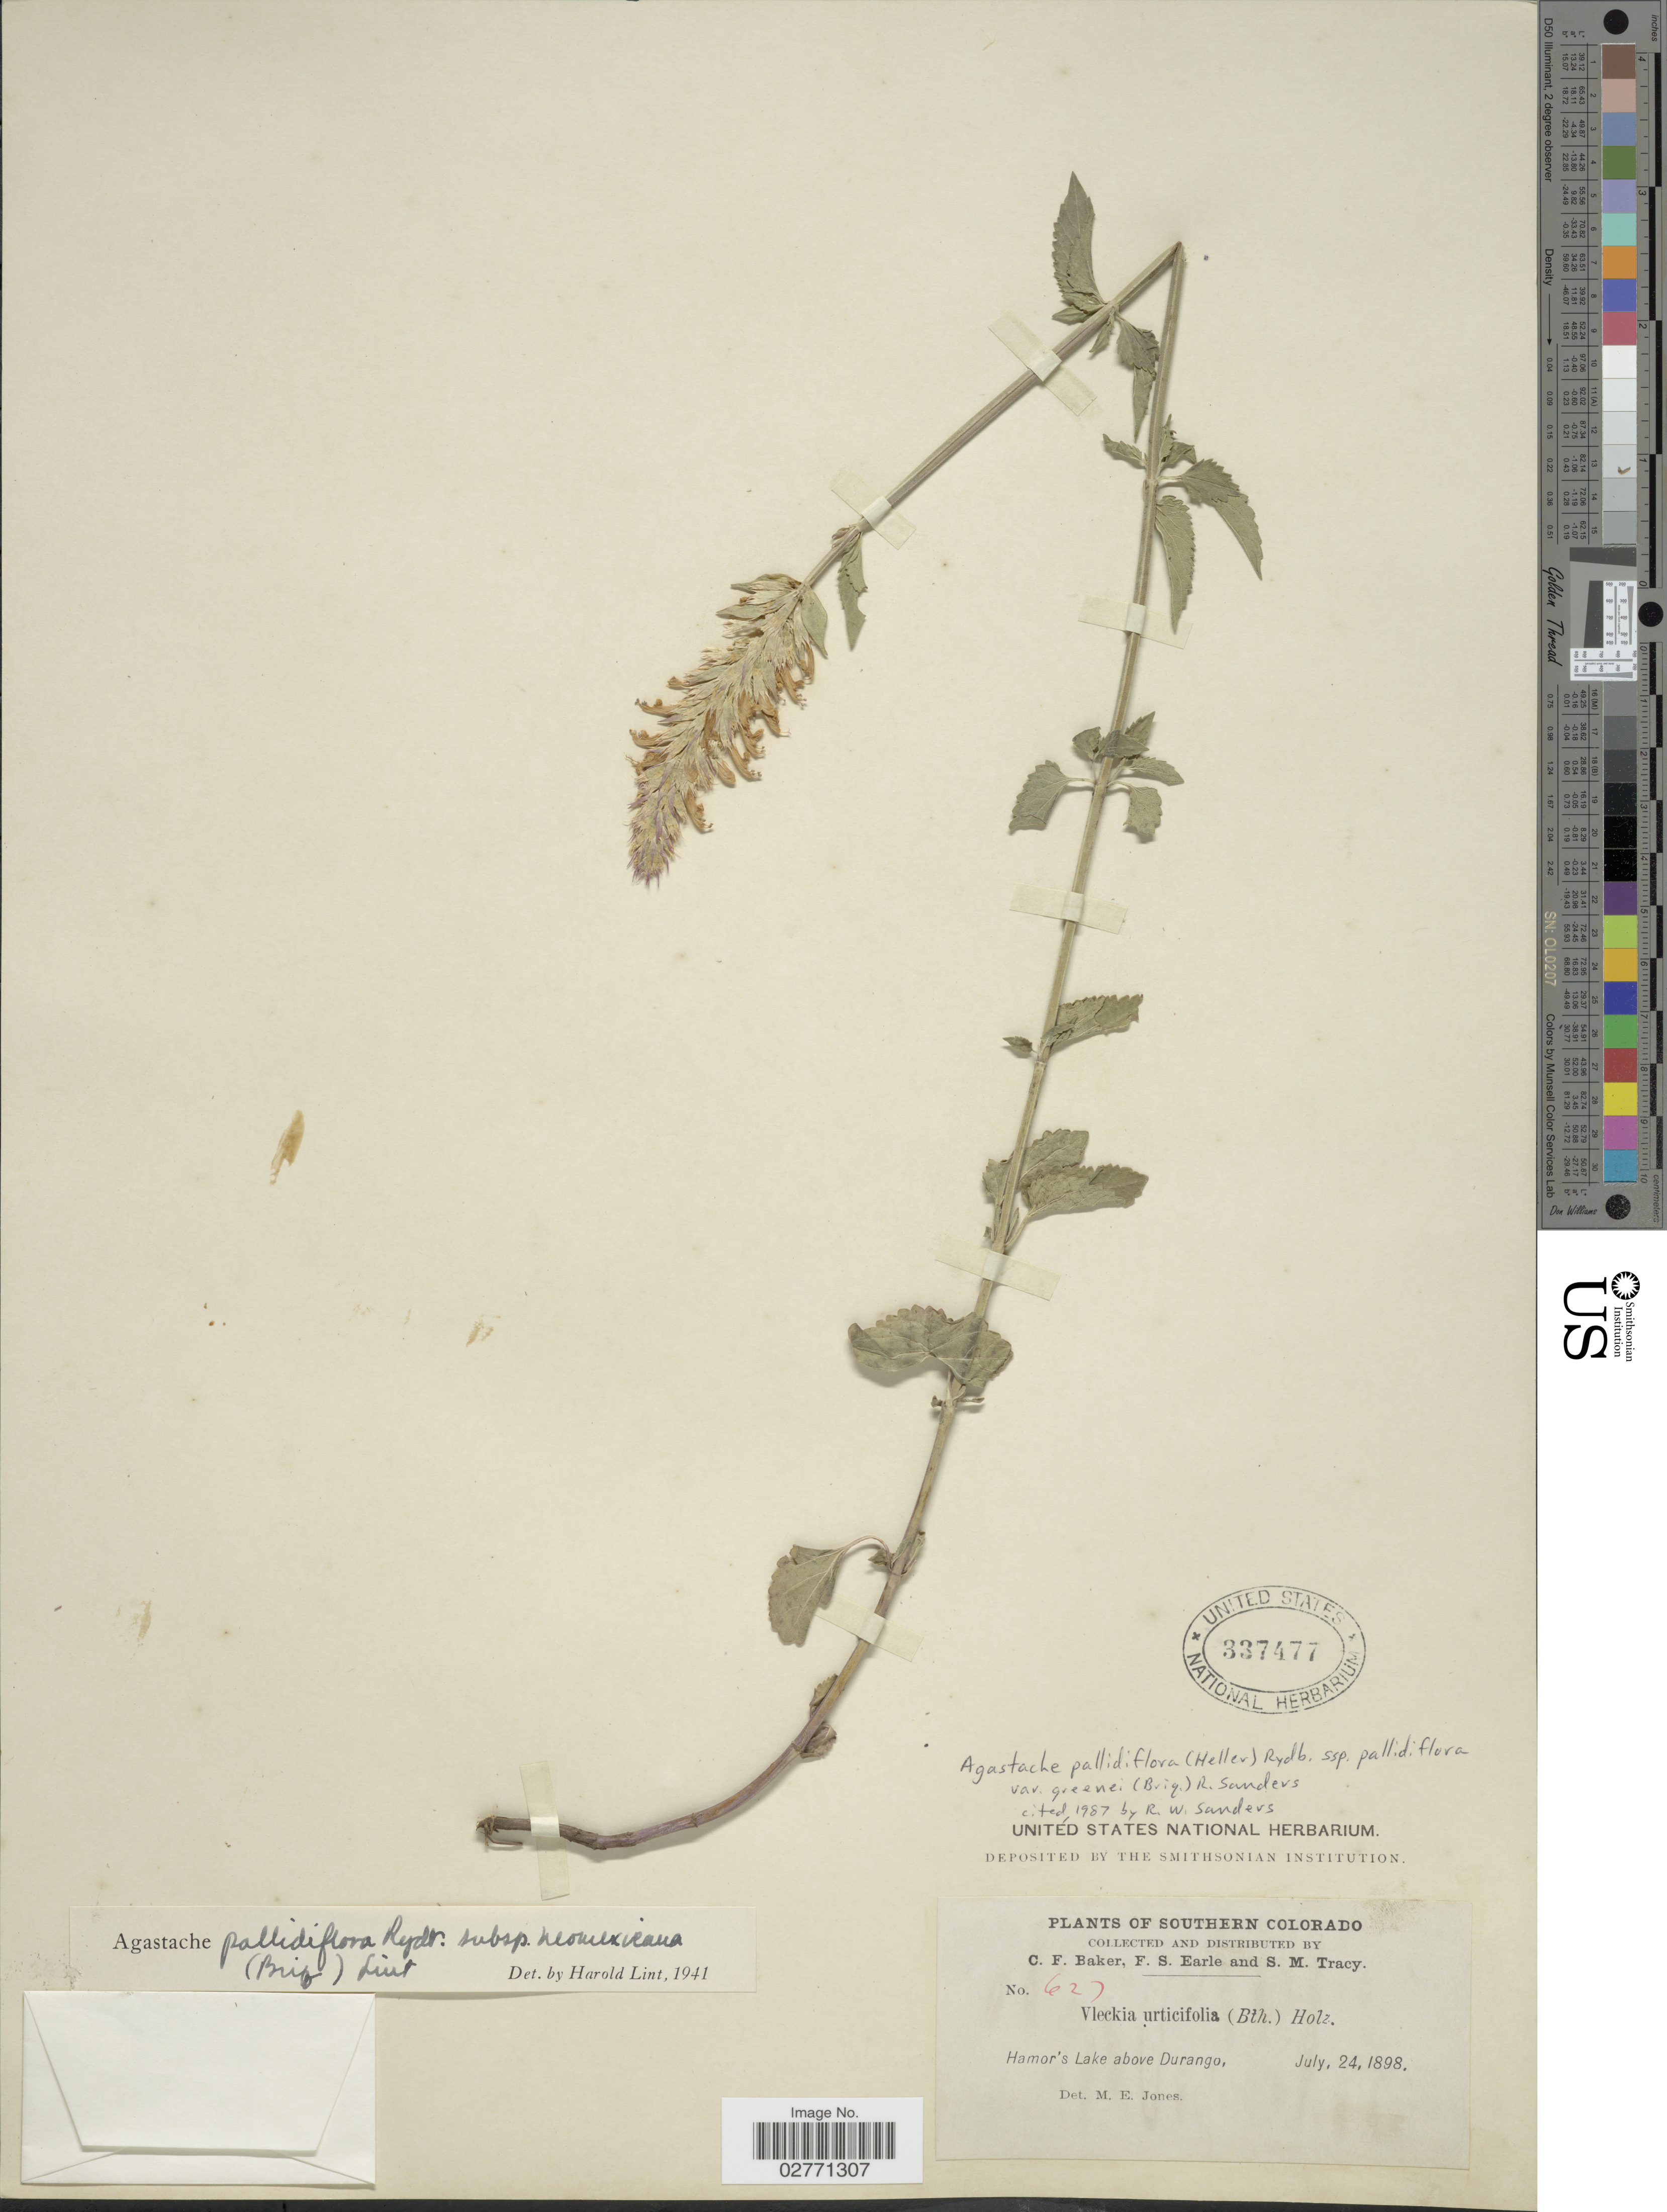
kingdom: Plantae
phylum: Tracheophyta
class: Magnoliopsida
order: Lamiales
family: Lamiaceae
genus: Agastache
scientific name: Agastache pallidiflora var. greenei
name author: (A. Heller) Rydb.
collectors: C. F. Baker, F. S. Earle & S. M. Tracy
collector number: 627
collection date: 1898-07-24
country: United States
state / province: Colorado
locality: Southern Colorado. Hamor's Lake above Durango.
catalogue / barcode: US 337477